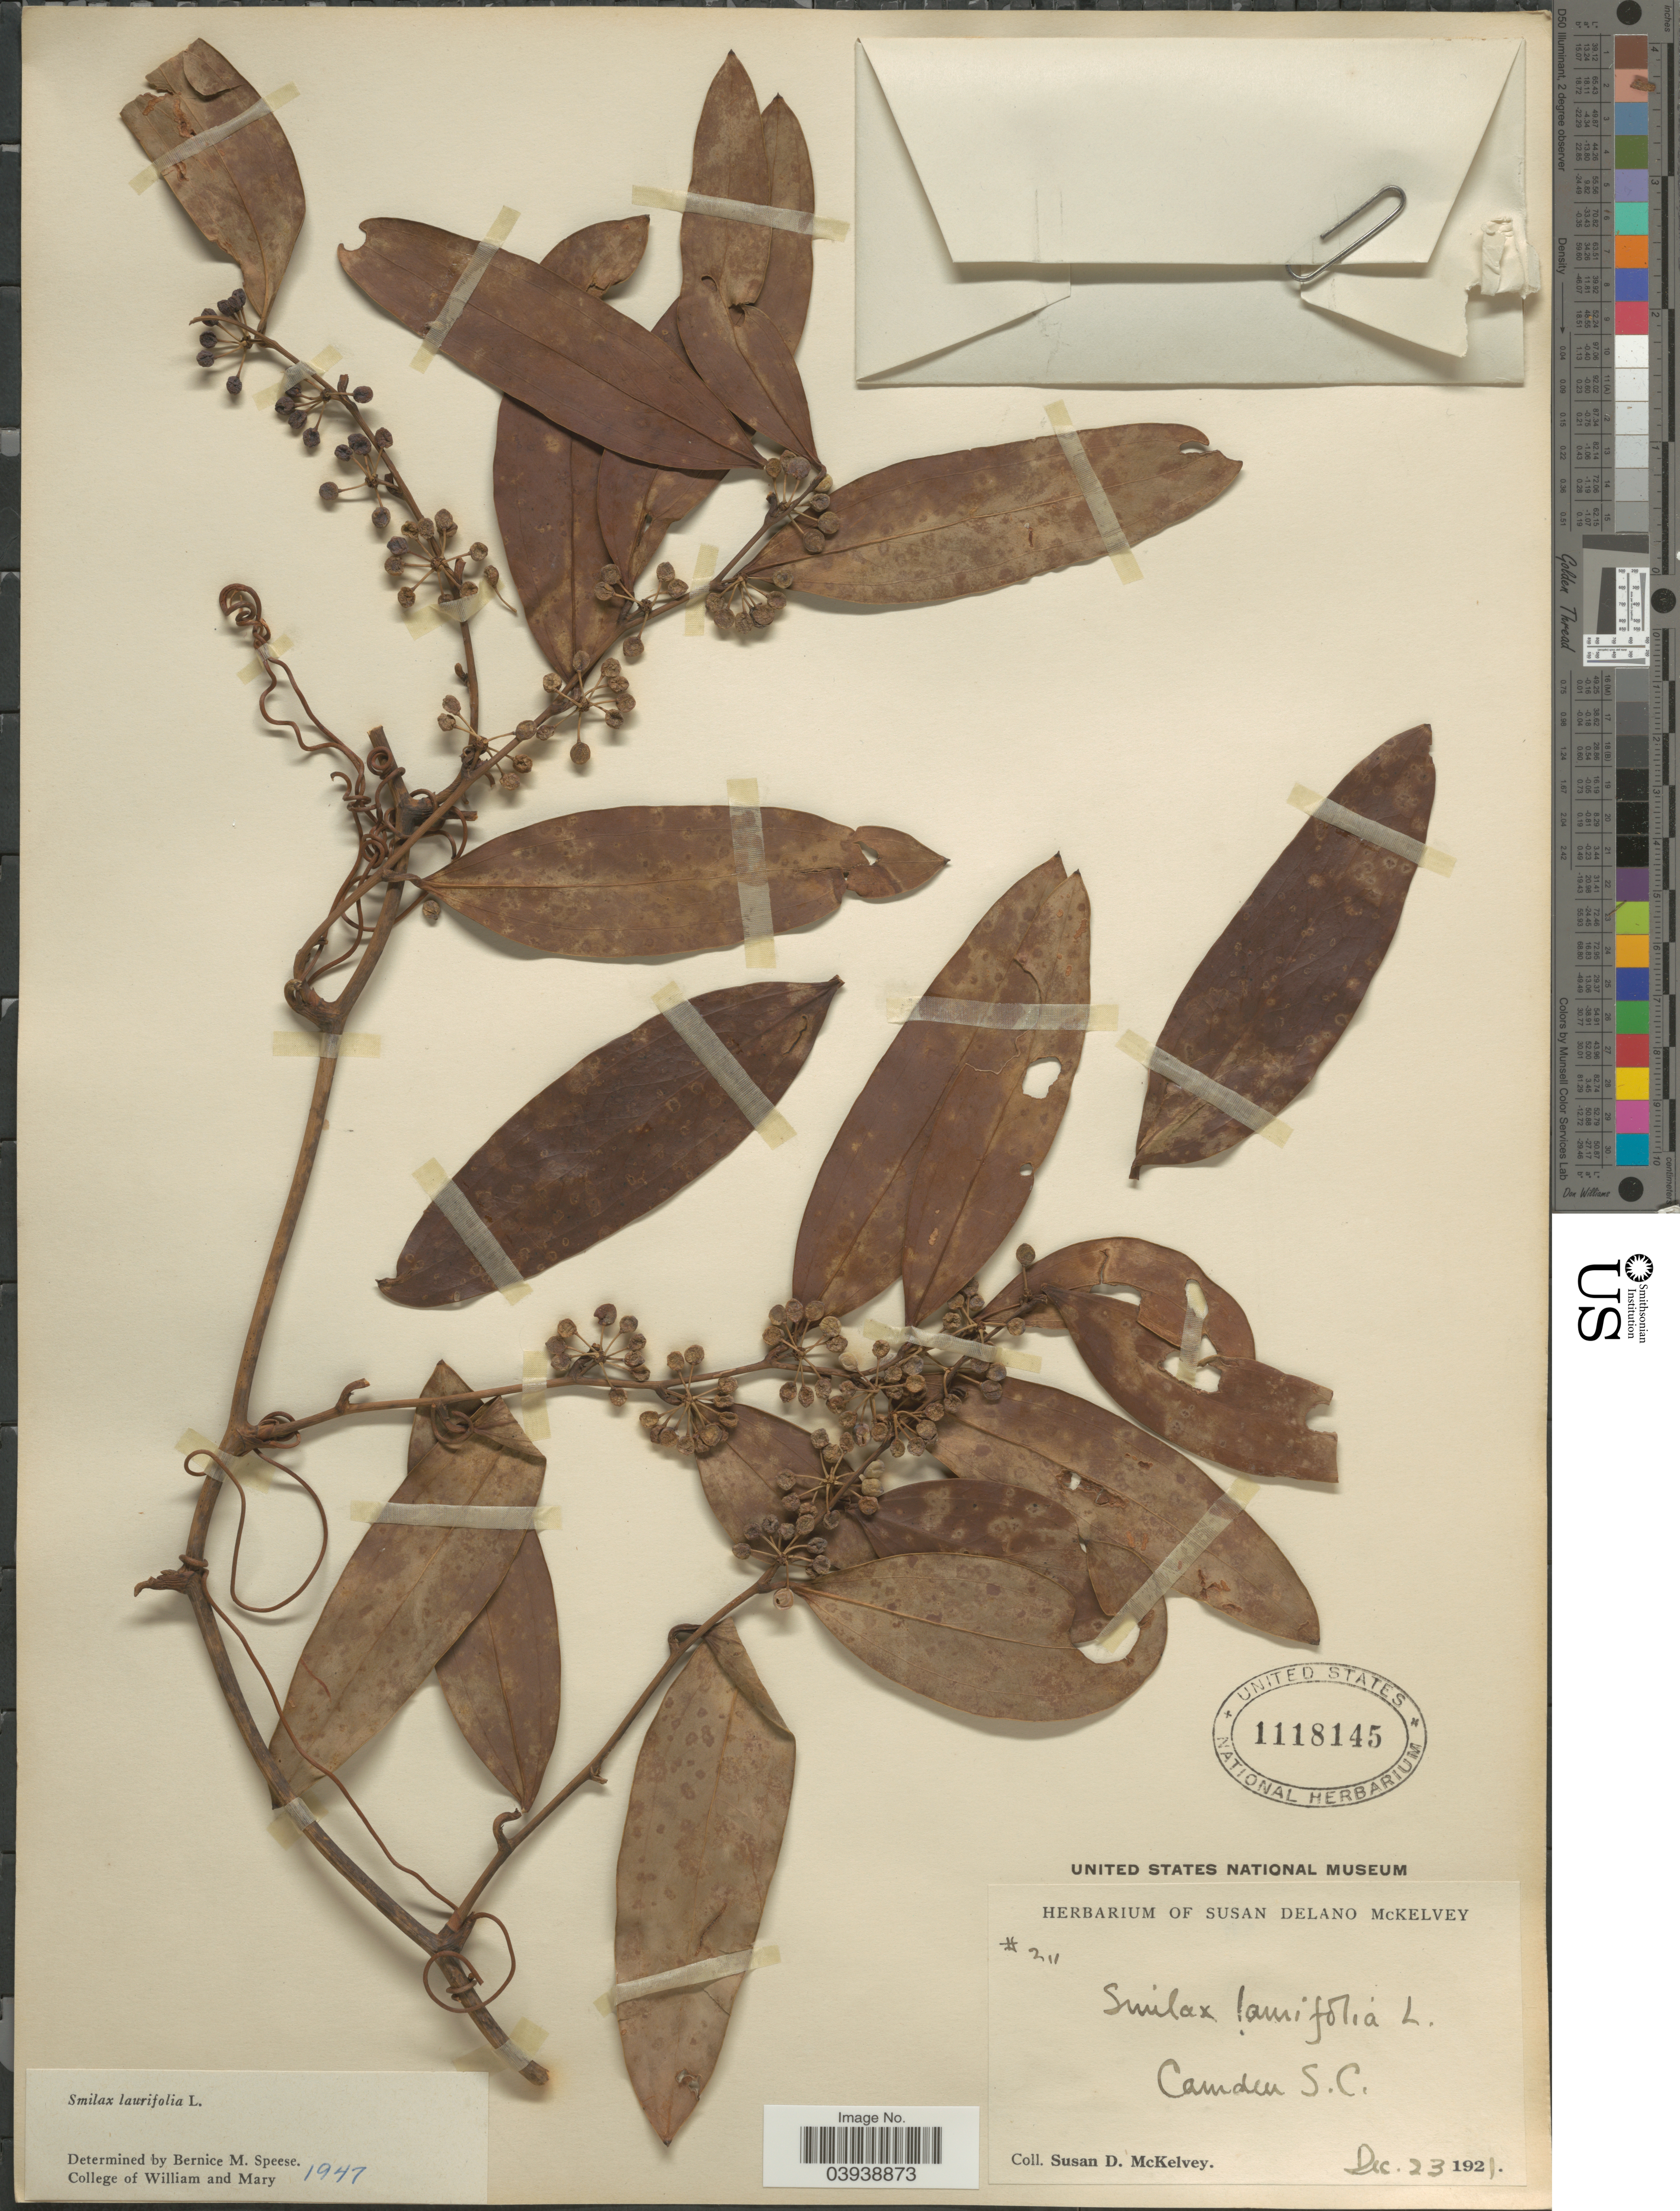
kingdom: Plantae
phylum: Tracheophyta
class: Liliopsida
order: Liliales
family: Smilacaceae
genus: Smilax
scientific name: Smilax laurifolia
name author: L.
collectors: S. A. McKelvey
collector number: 211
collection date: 1921-12-23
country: United States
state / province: South Carolina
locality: Camden.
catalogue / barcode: US 1118145